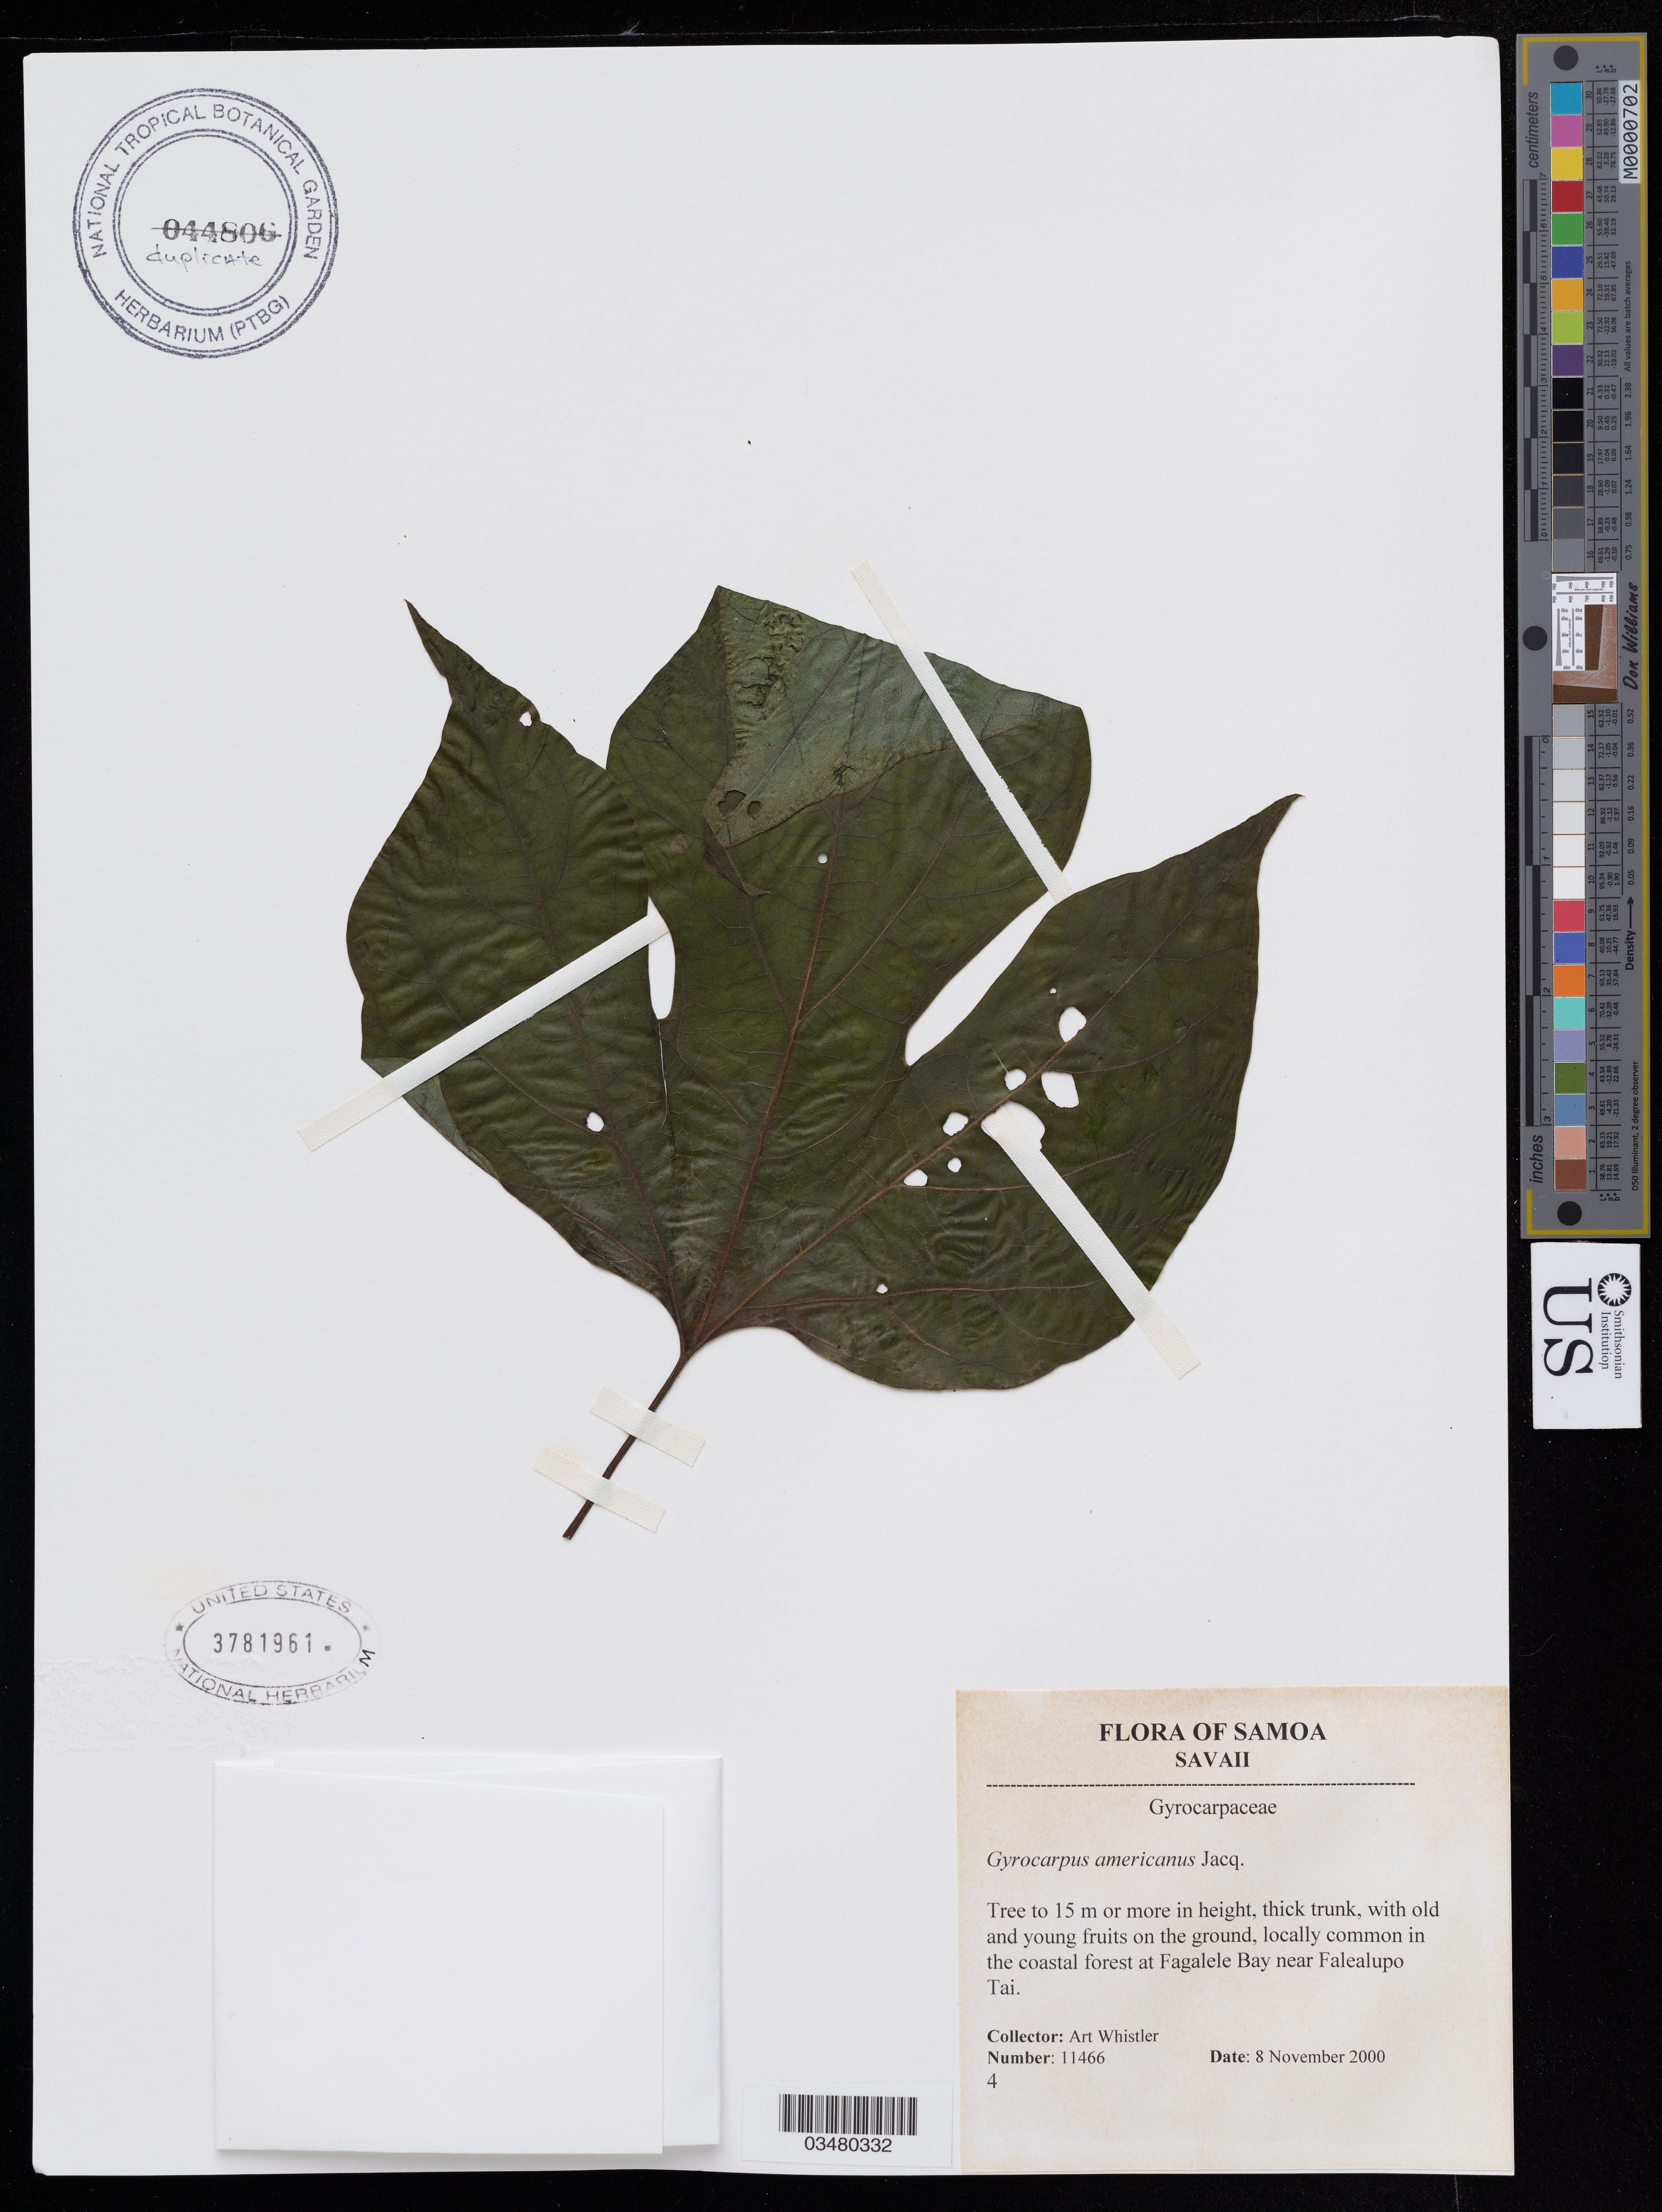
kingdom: Plantae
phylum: Tracheophyta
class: Magnoliopsida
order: Laurales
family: Hernandiaceae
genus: Gyrocarpus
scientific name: Gyrocarpus americanus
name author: Jacq.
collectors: A. Whistler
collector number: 11466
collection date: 2000-11-08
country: Samoa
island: Savaii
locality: Fagalele Bay near Falealupo Tai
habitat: Coastal forest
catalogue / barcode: US 3781961